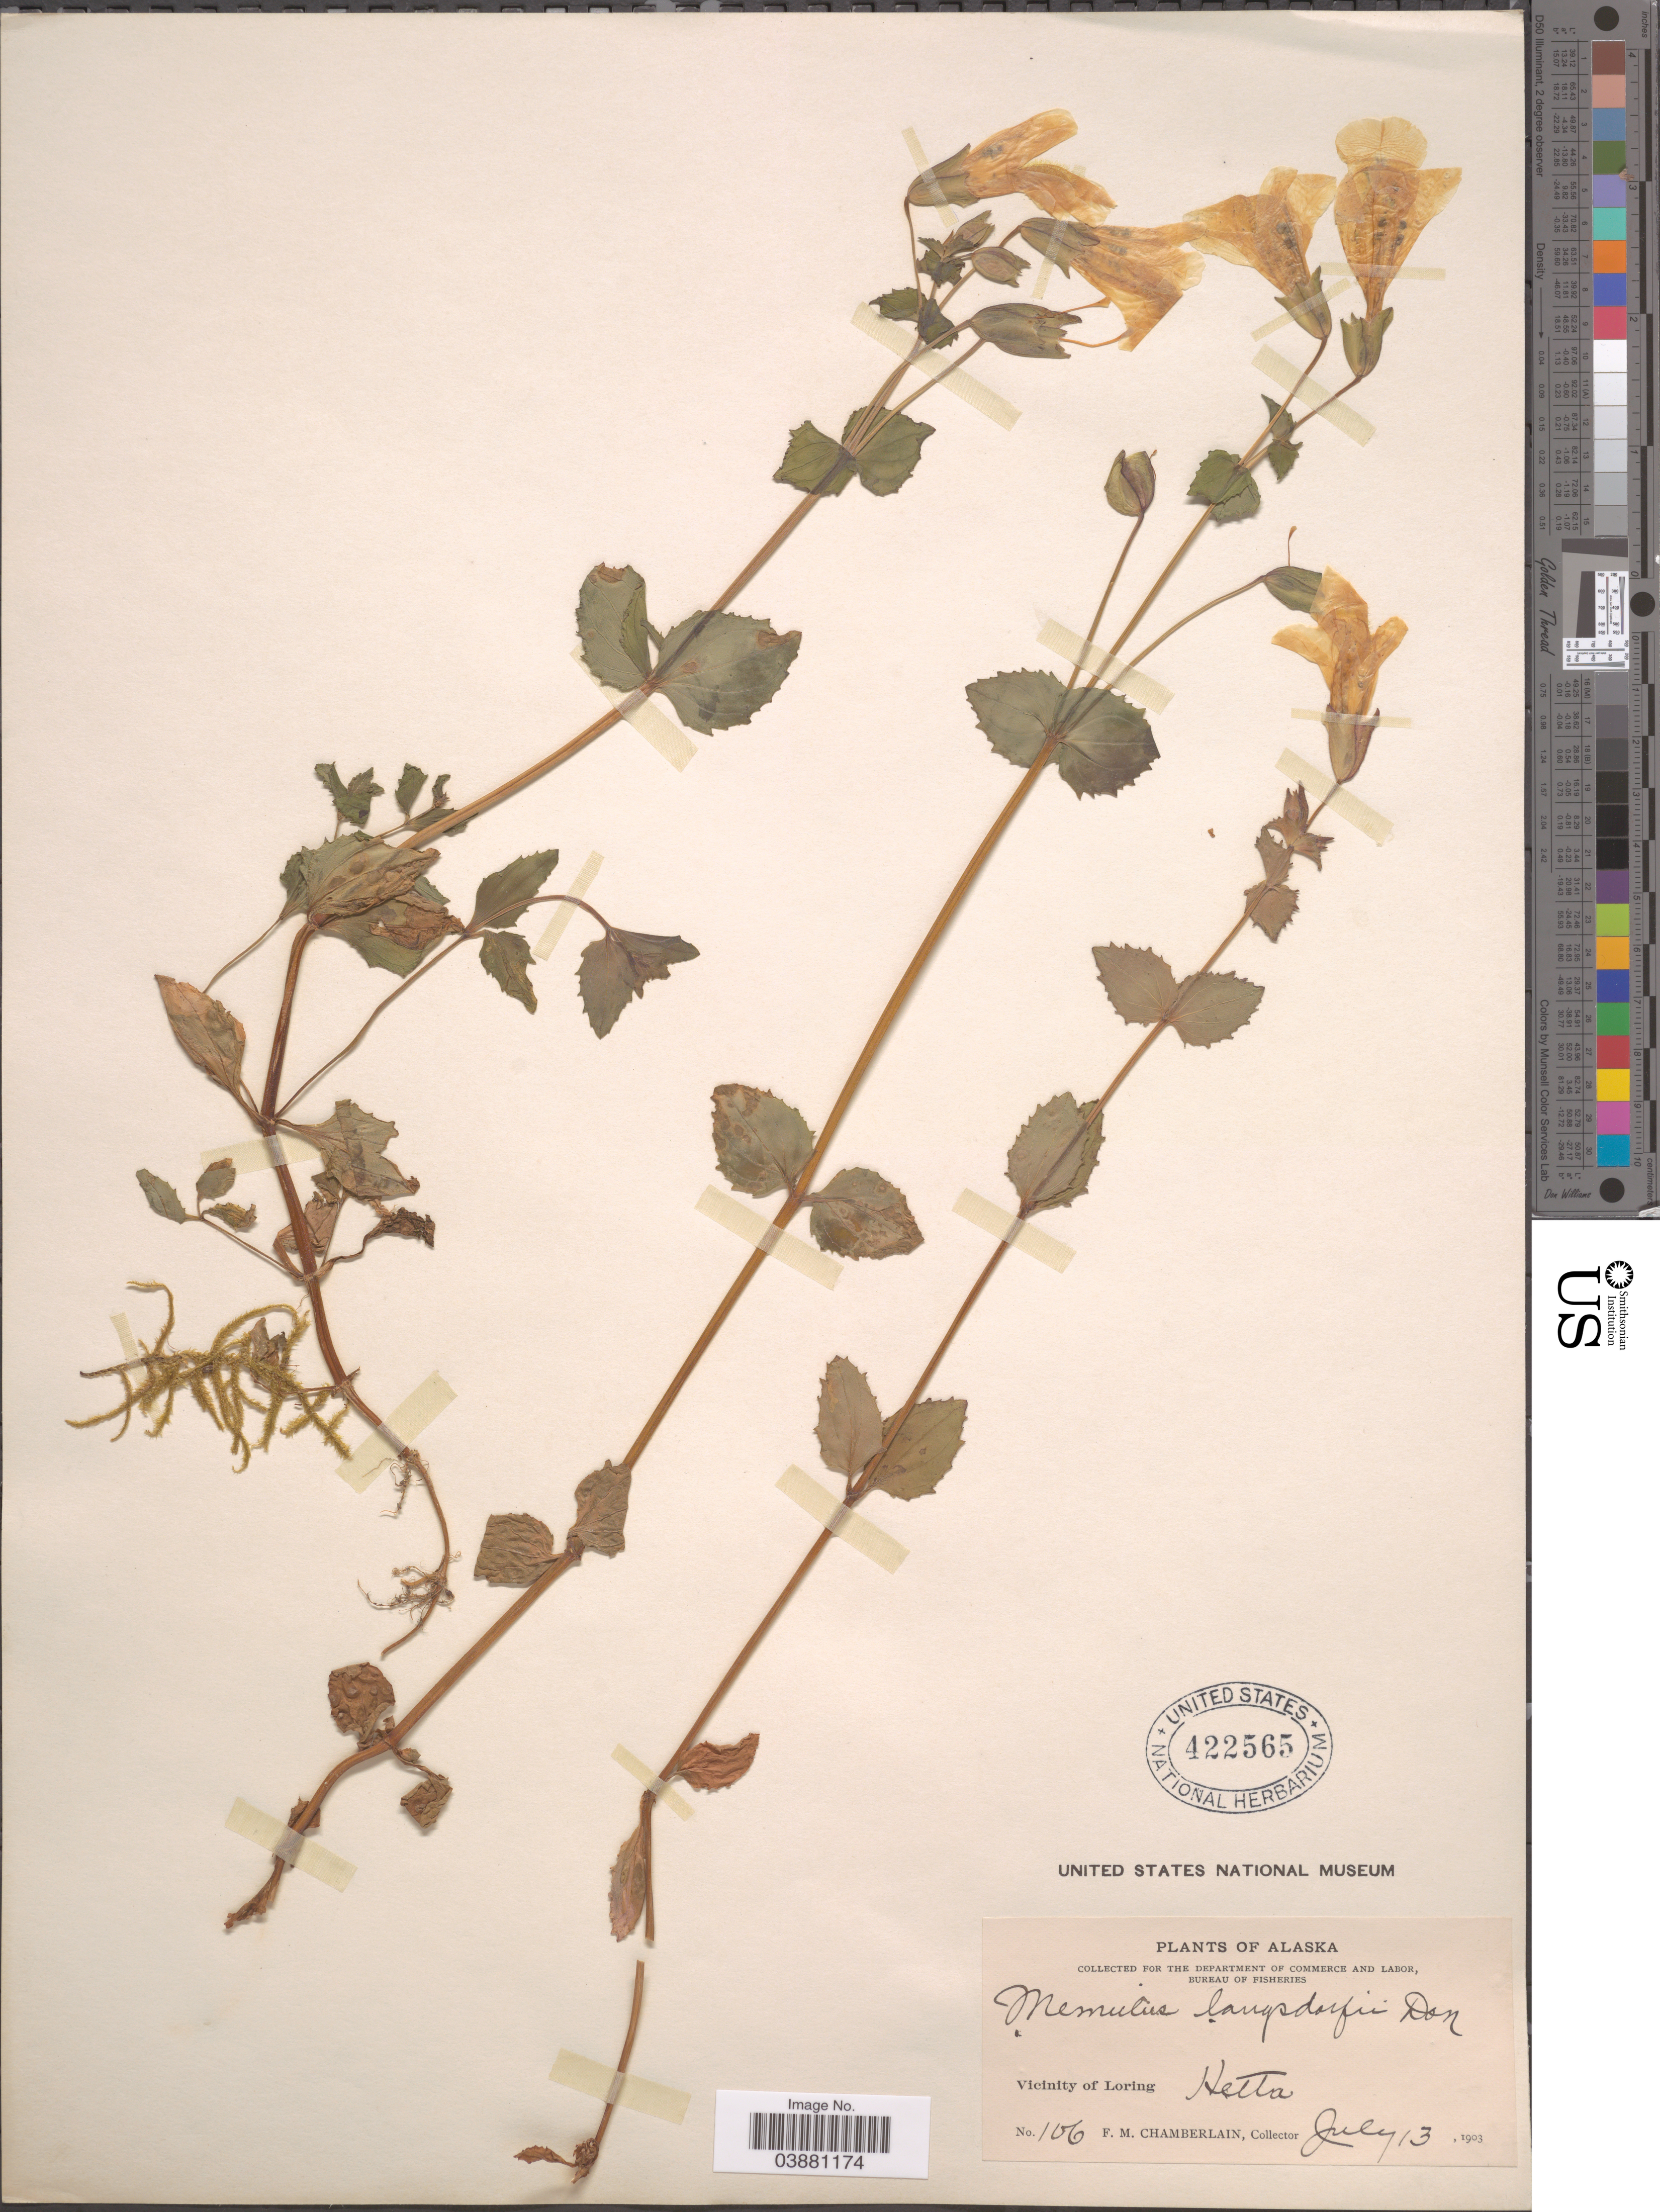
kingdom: Plantae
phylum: Tracheophyta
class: Magnoliopsida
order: Lamiales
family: Phrymaceae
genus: Mimulus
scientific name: Mimulus guttatus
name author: DC.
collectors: F. Chamberlain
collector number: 106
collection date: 1903-07-13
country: United States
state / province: Alaska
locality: Vicinity of Loring. Hetta.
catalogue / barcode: US 422565